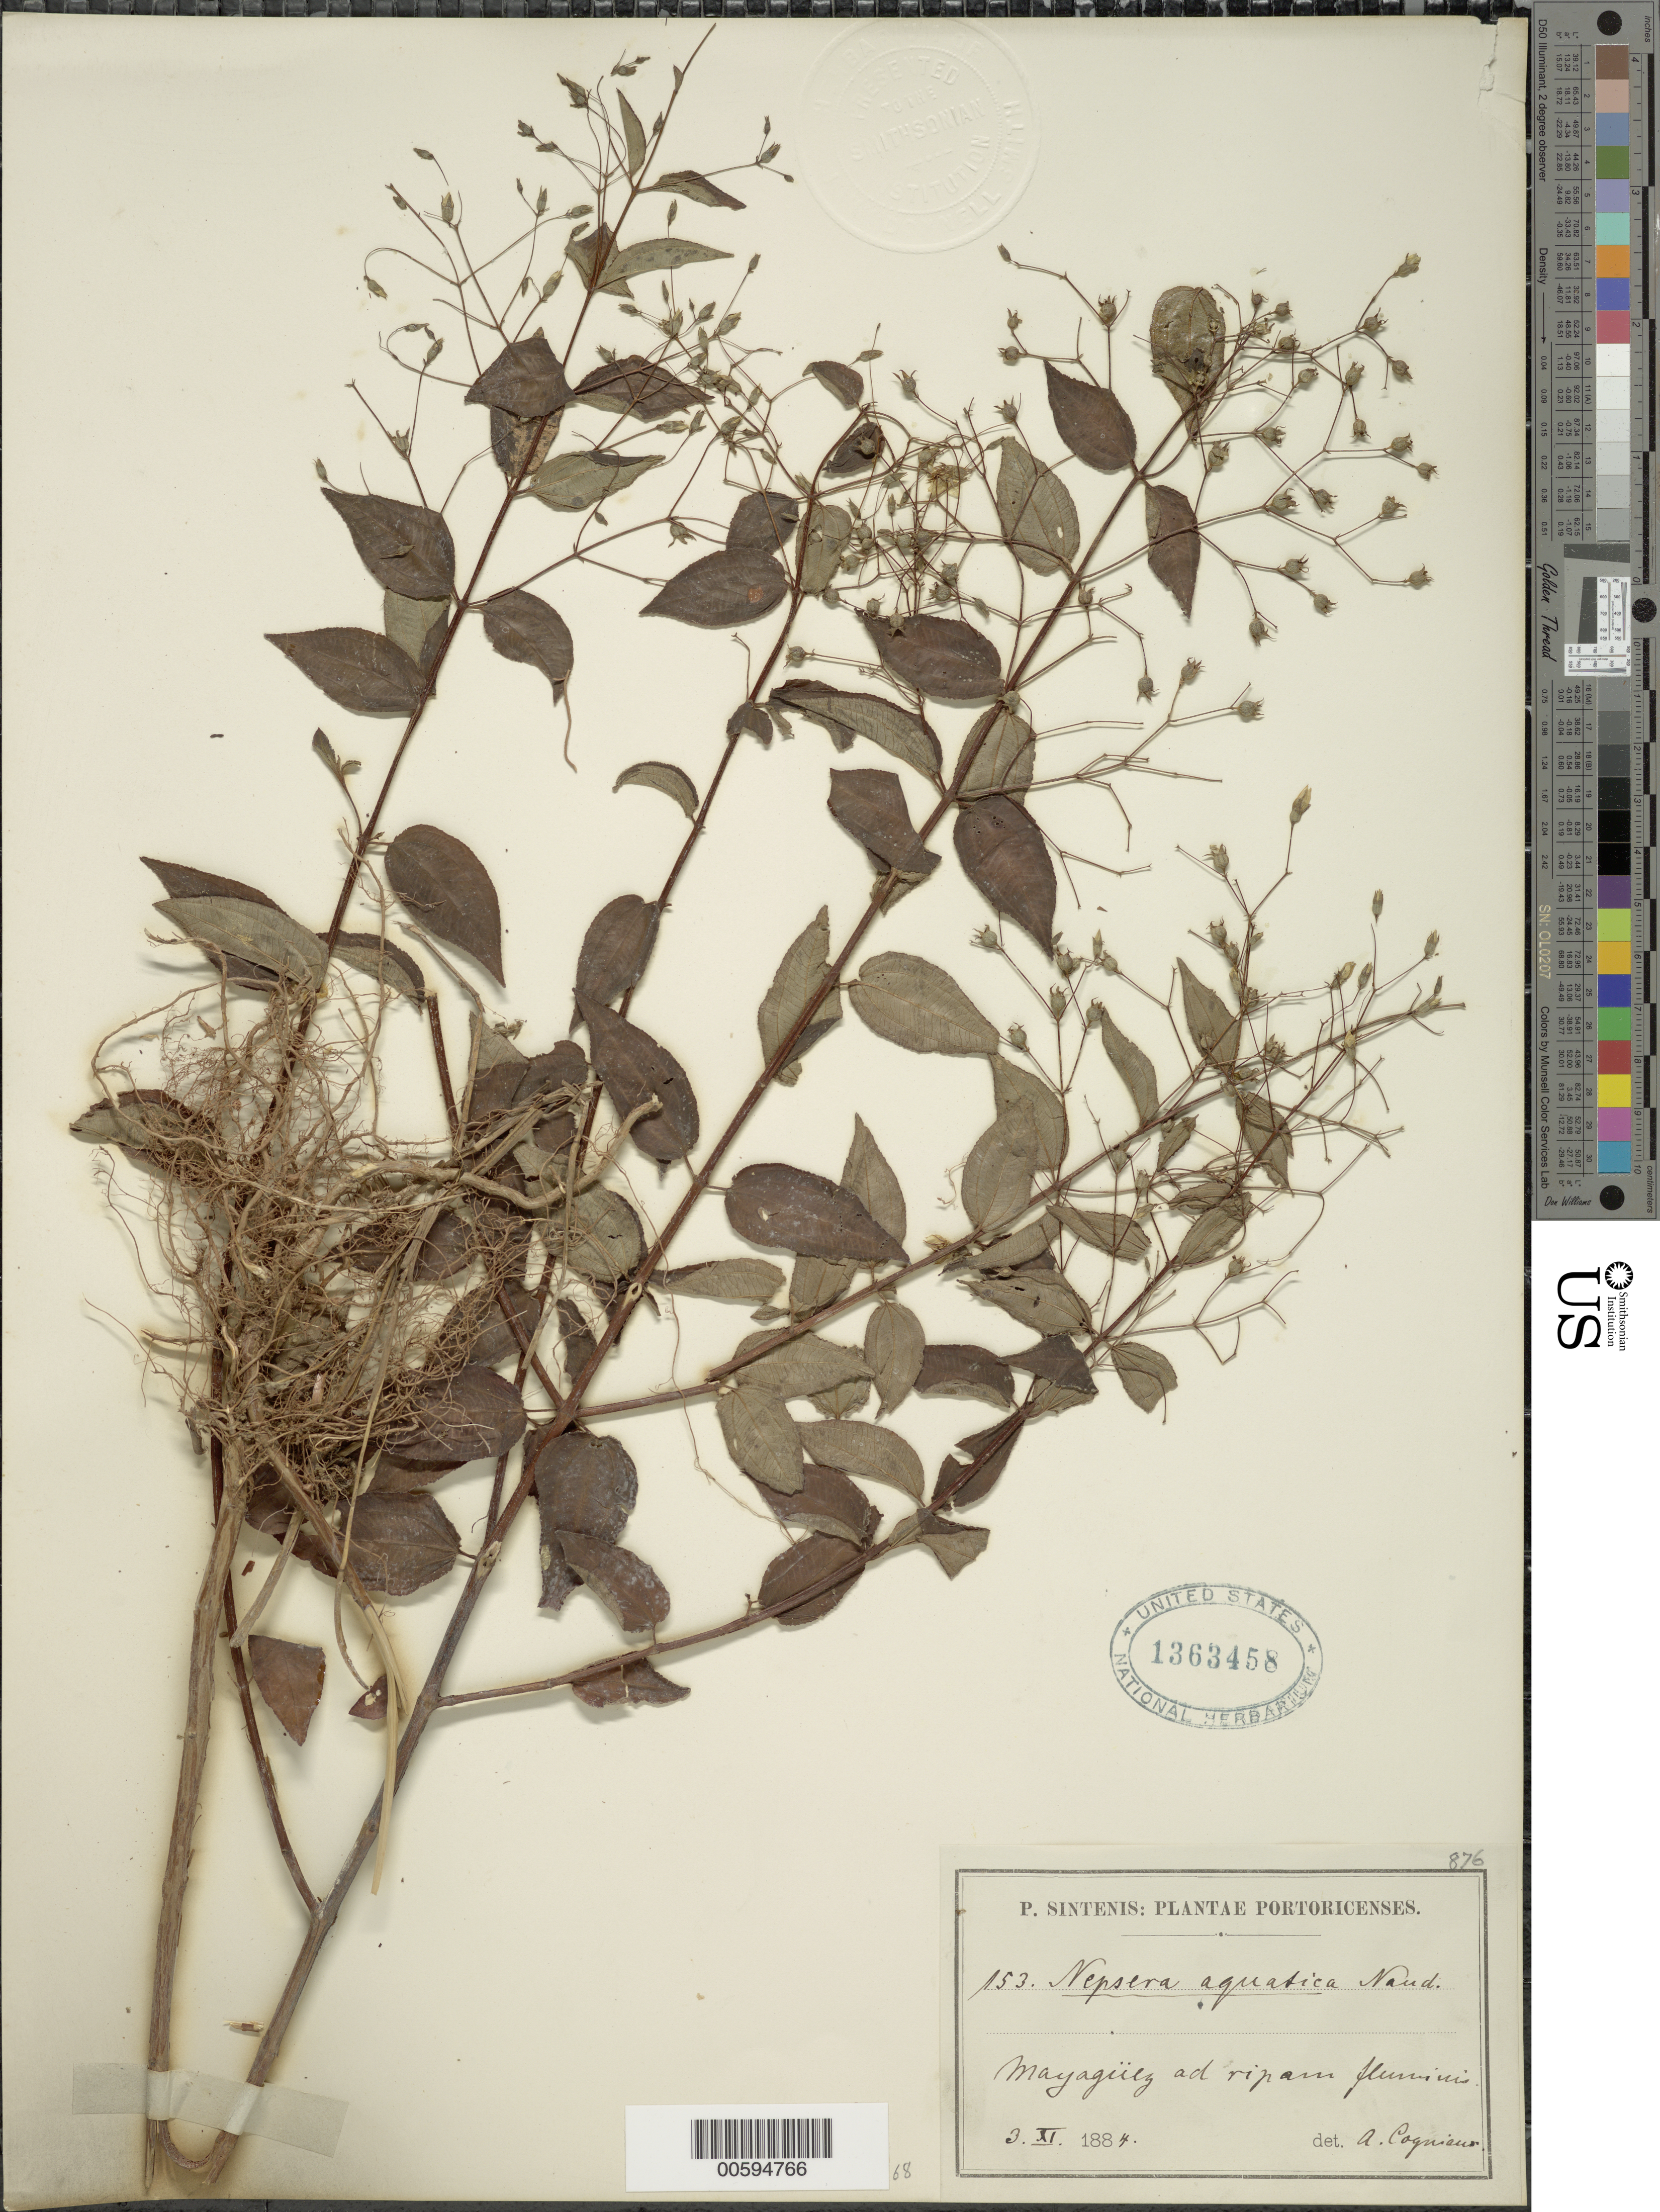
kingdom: Plantae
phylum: Tracheophyta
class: Magnoliopsida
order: Myrtales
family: Melastomataceae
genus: Nepsera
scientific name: Nepsera aquatica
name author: (Aubl.) Naudin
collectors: P. Sintenis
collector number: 153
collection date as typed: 03 Nov 1884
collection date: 1884-11-03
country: Puerto Rico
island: Greater Antilles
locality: Mayagüez ad ripam fluminis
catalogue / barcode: US 1363458